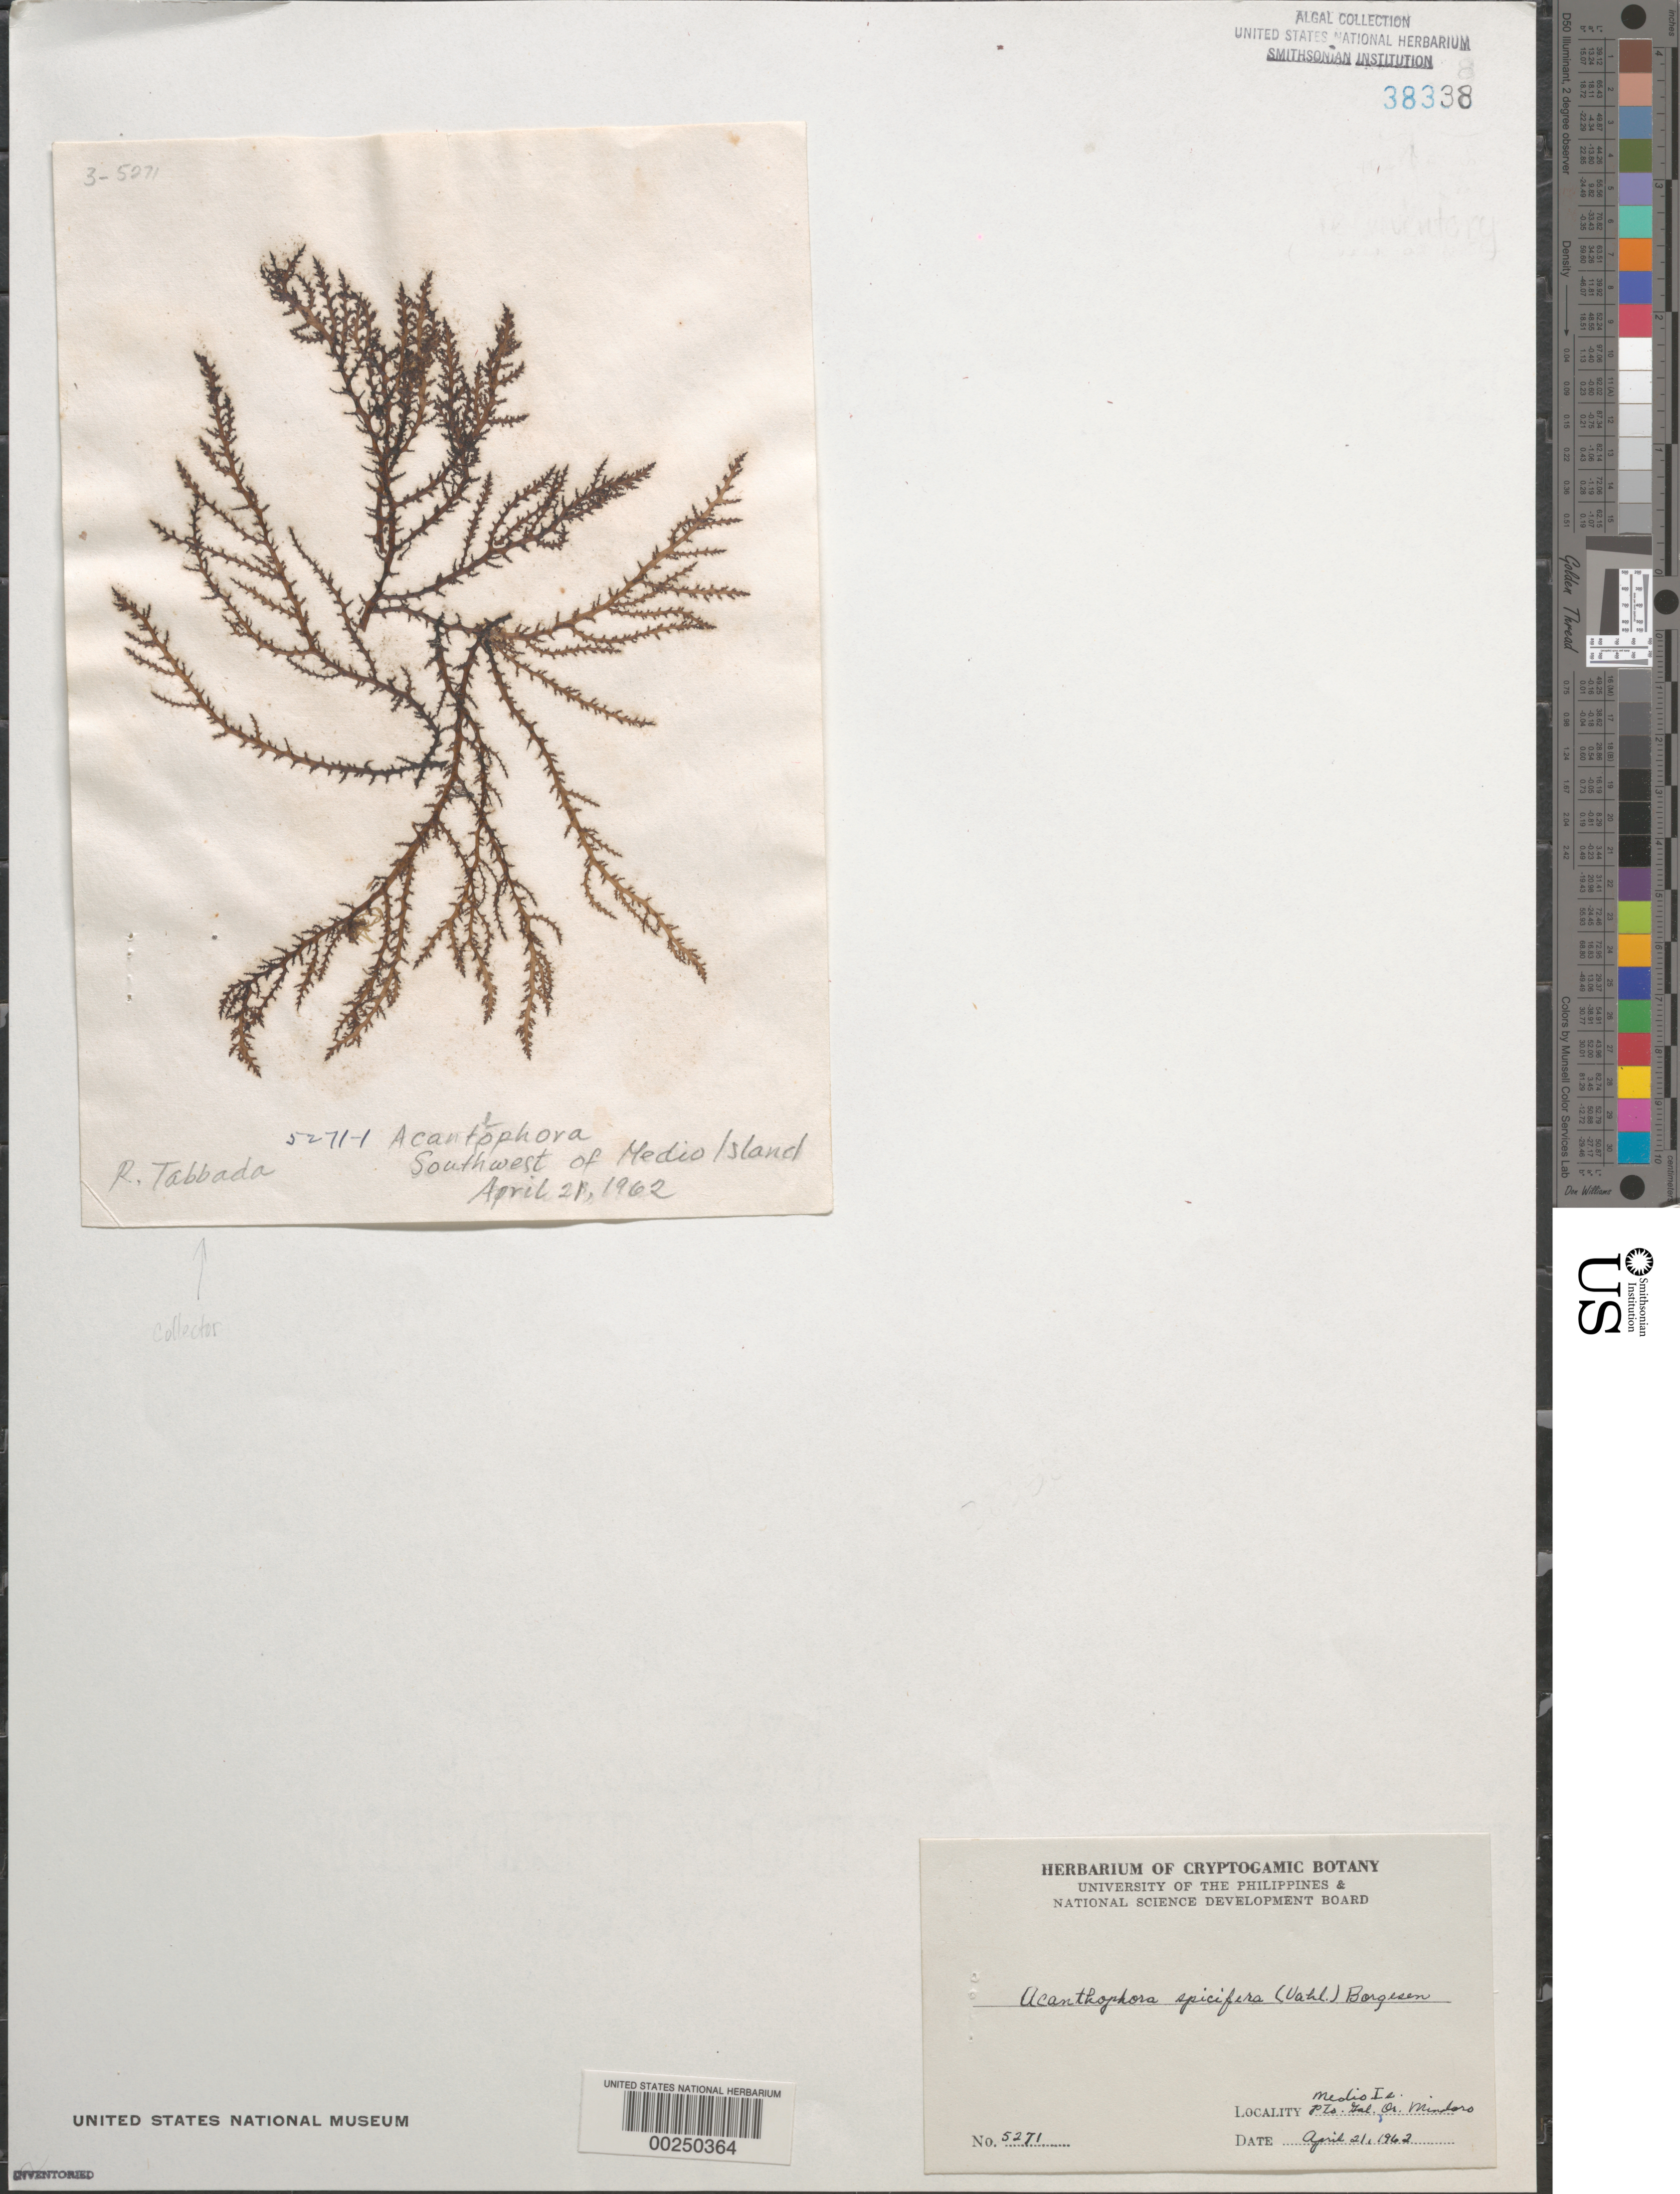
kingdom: Plantae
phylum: Rhodophyta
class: Florideophyceae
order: Ceramiales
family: Rhodomelaceae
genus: Acanthophora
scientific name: Acanthophora spicifera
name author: (Vahl) Børgesen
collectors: R. Tabbada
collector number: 5271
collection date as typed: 21 Apr 1962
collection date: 1962-04-21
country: Philippines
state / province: Mimaropa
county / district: Oriental Mindoro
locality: Puerto galera, southwest of medio island, oriental mindoro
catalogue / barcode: US 38338